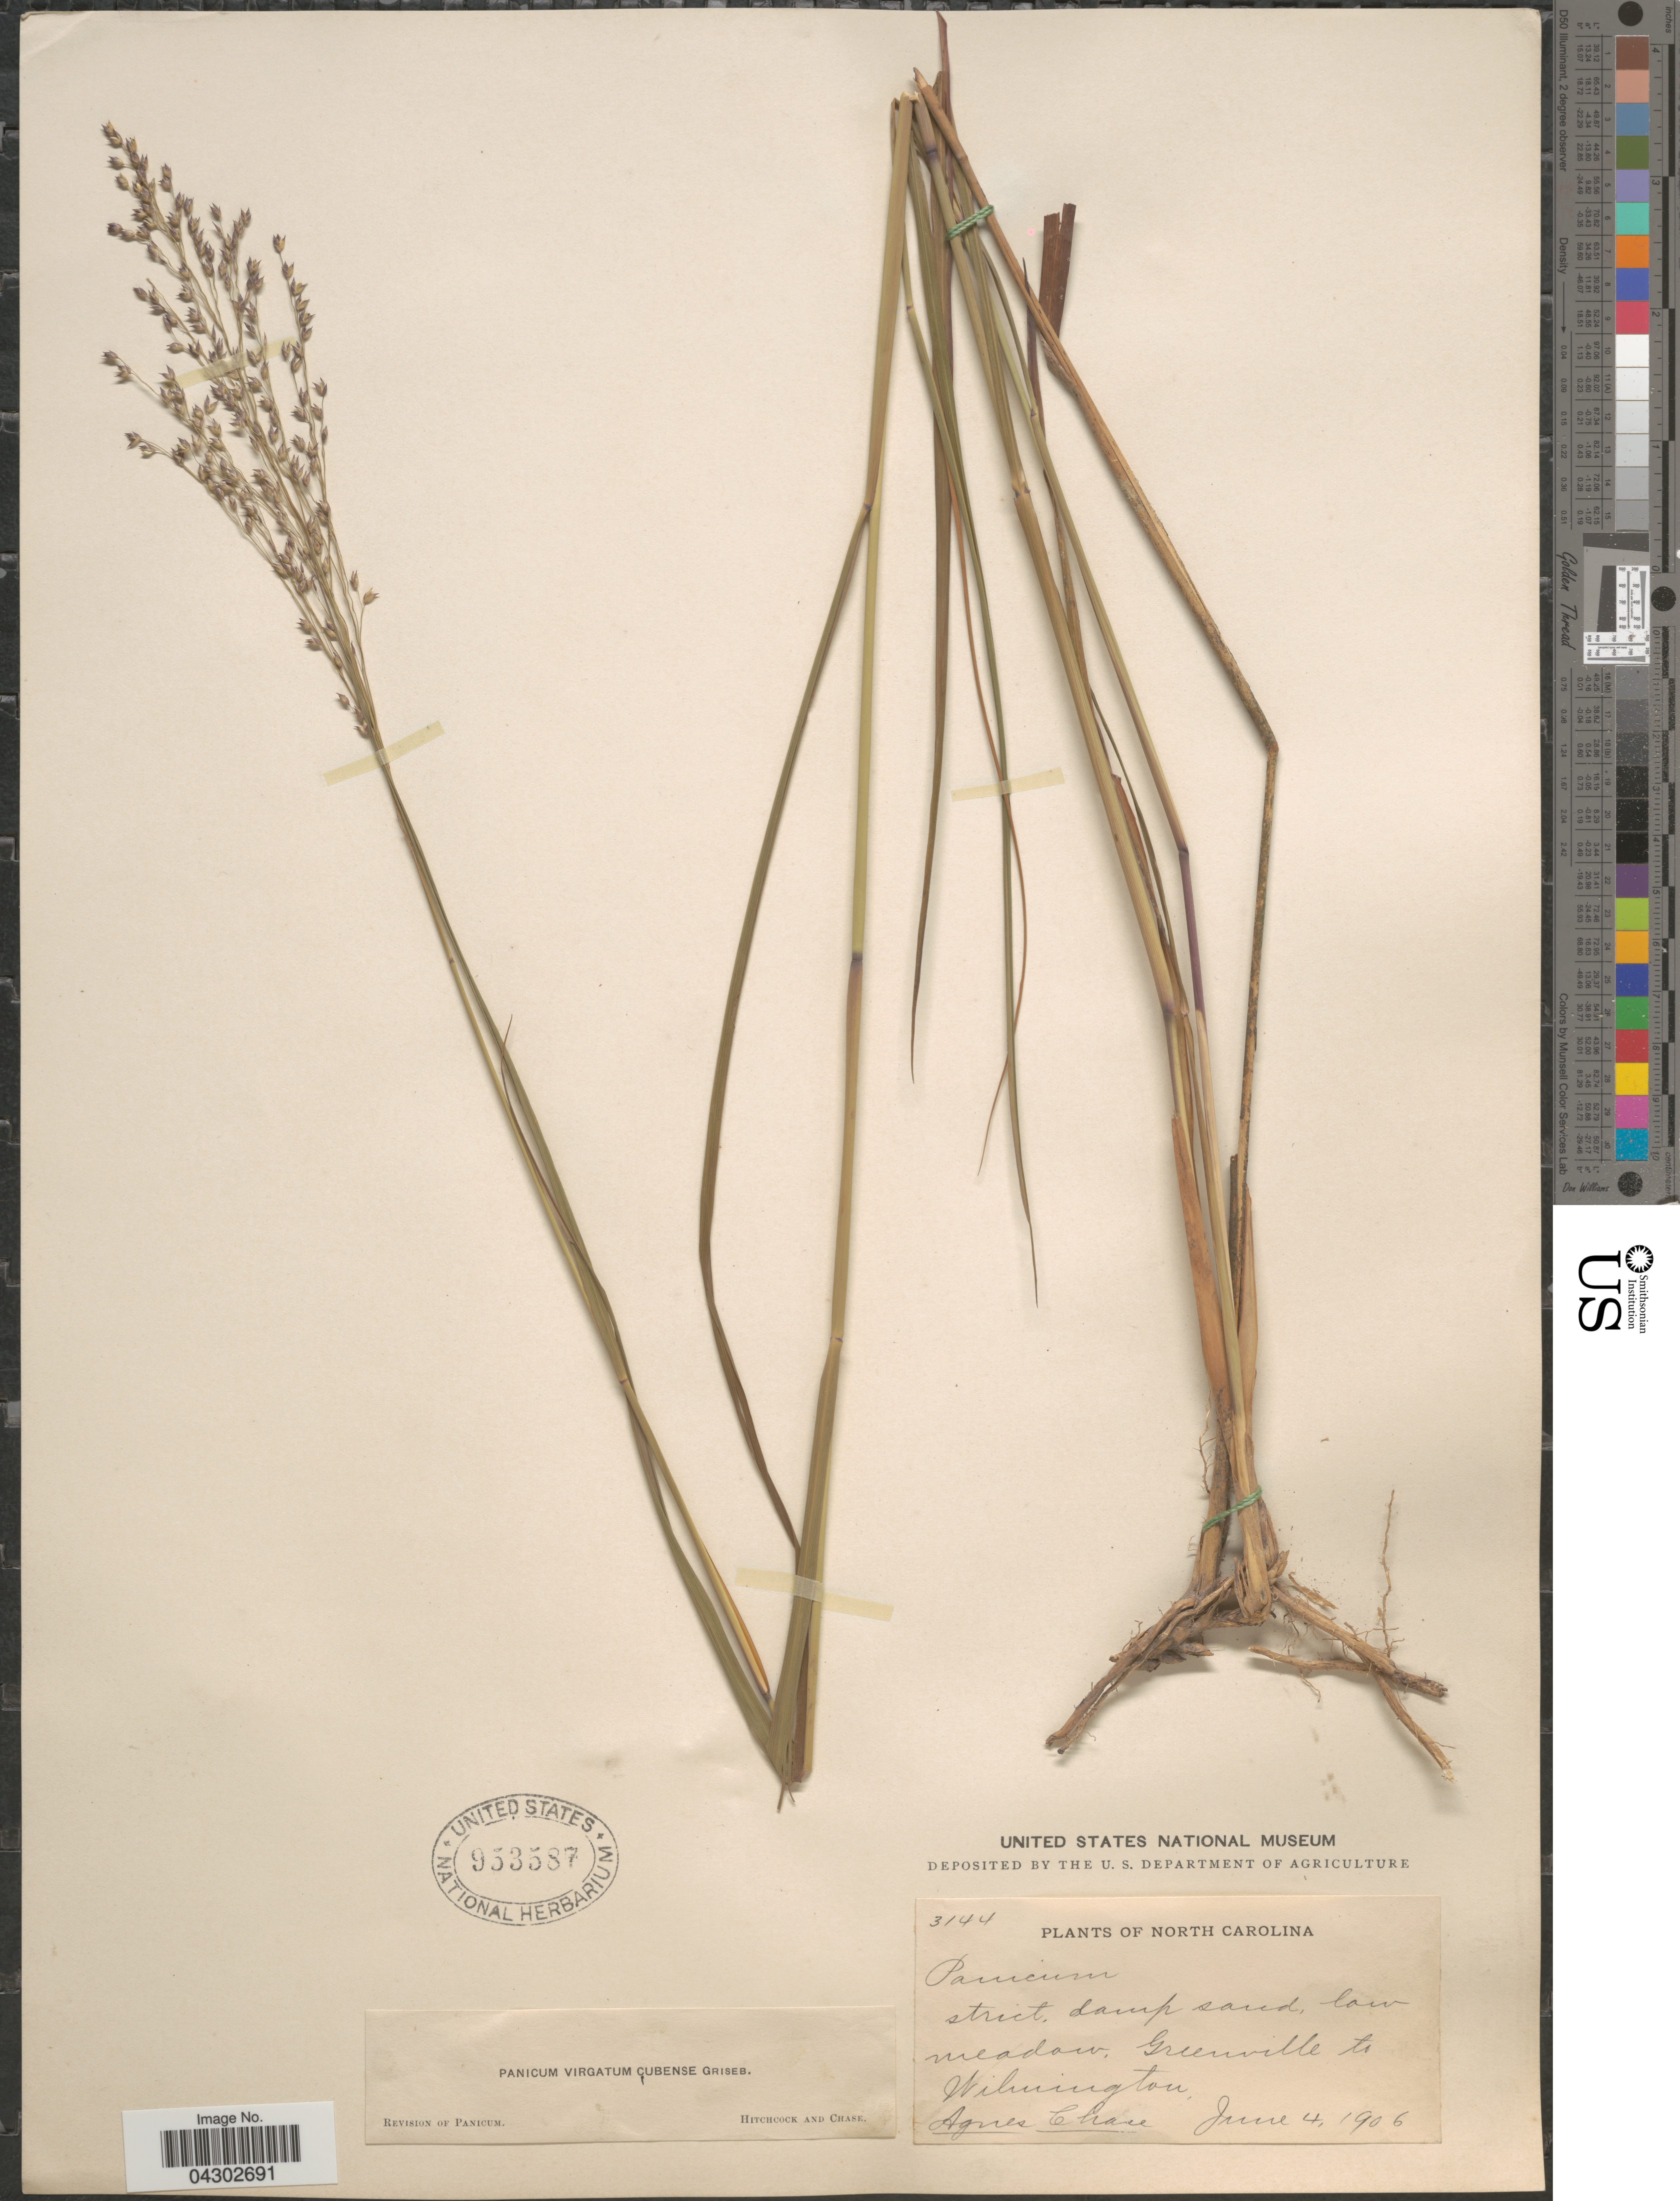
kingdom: Plantae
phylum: Tracheophyta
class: Liliopsida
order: Poales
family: Poaceae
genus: Panicum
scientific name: Panicum virgatum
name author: L.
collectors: A. Chase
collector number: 3144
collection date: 1906-06-04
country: United States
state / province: North Carolina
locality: Greenville to Wilmington.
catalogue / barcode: US 953587